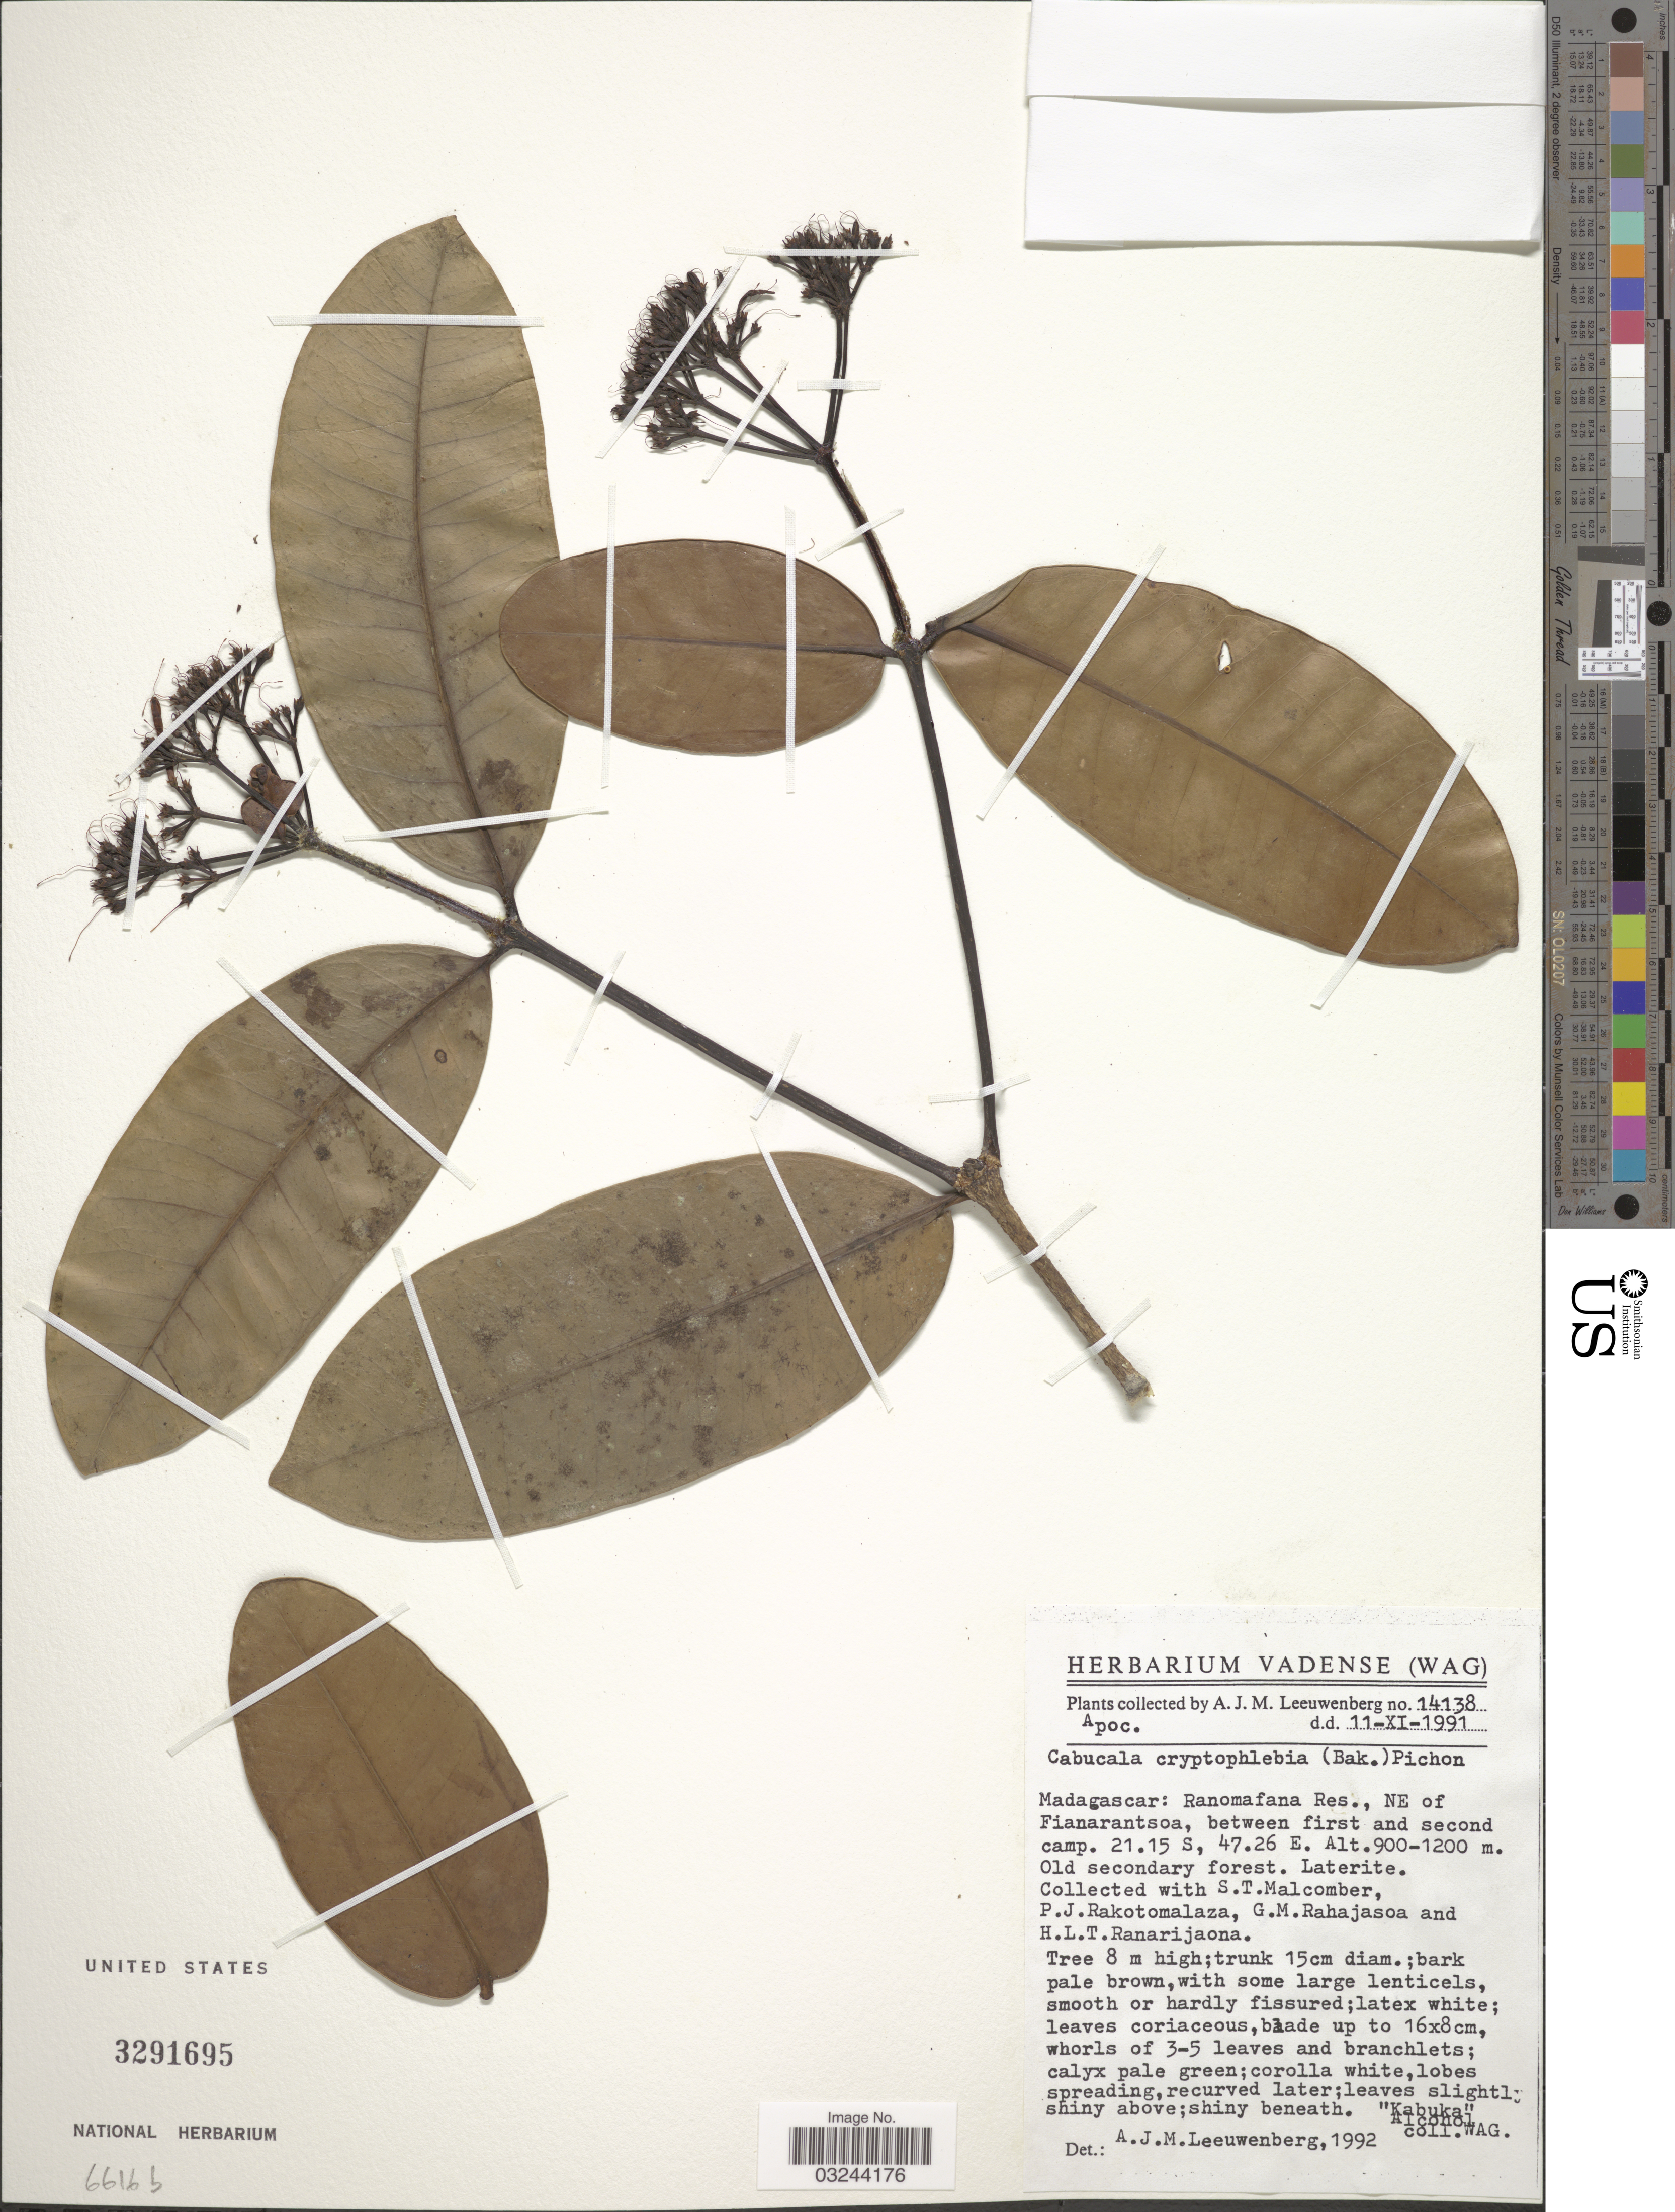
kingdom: Plantae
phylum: Tracheophyta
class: Magnoliopsida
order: Gentianales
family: Apocynaceae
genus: Cabucala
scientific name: Cabucala cryptophlebia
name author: (Baker) Pichon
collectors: A. J. M. Leeuwenberg, S. T. Malcomber, P. J. Rakotomalaza, G. Rahajasoa & H. Ranarijaona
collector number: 14138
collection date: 1991-11-11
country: Madagascar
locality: Ranomafana Res., NE of Fianarantsoa, between first and second camp.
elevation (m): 900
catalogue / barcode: US 3291695